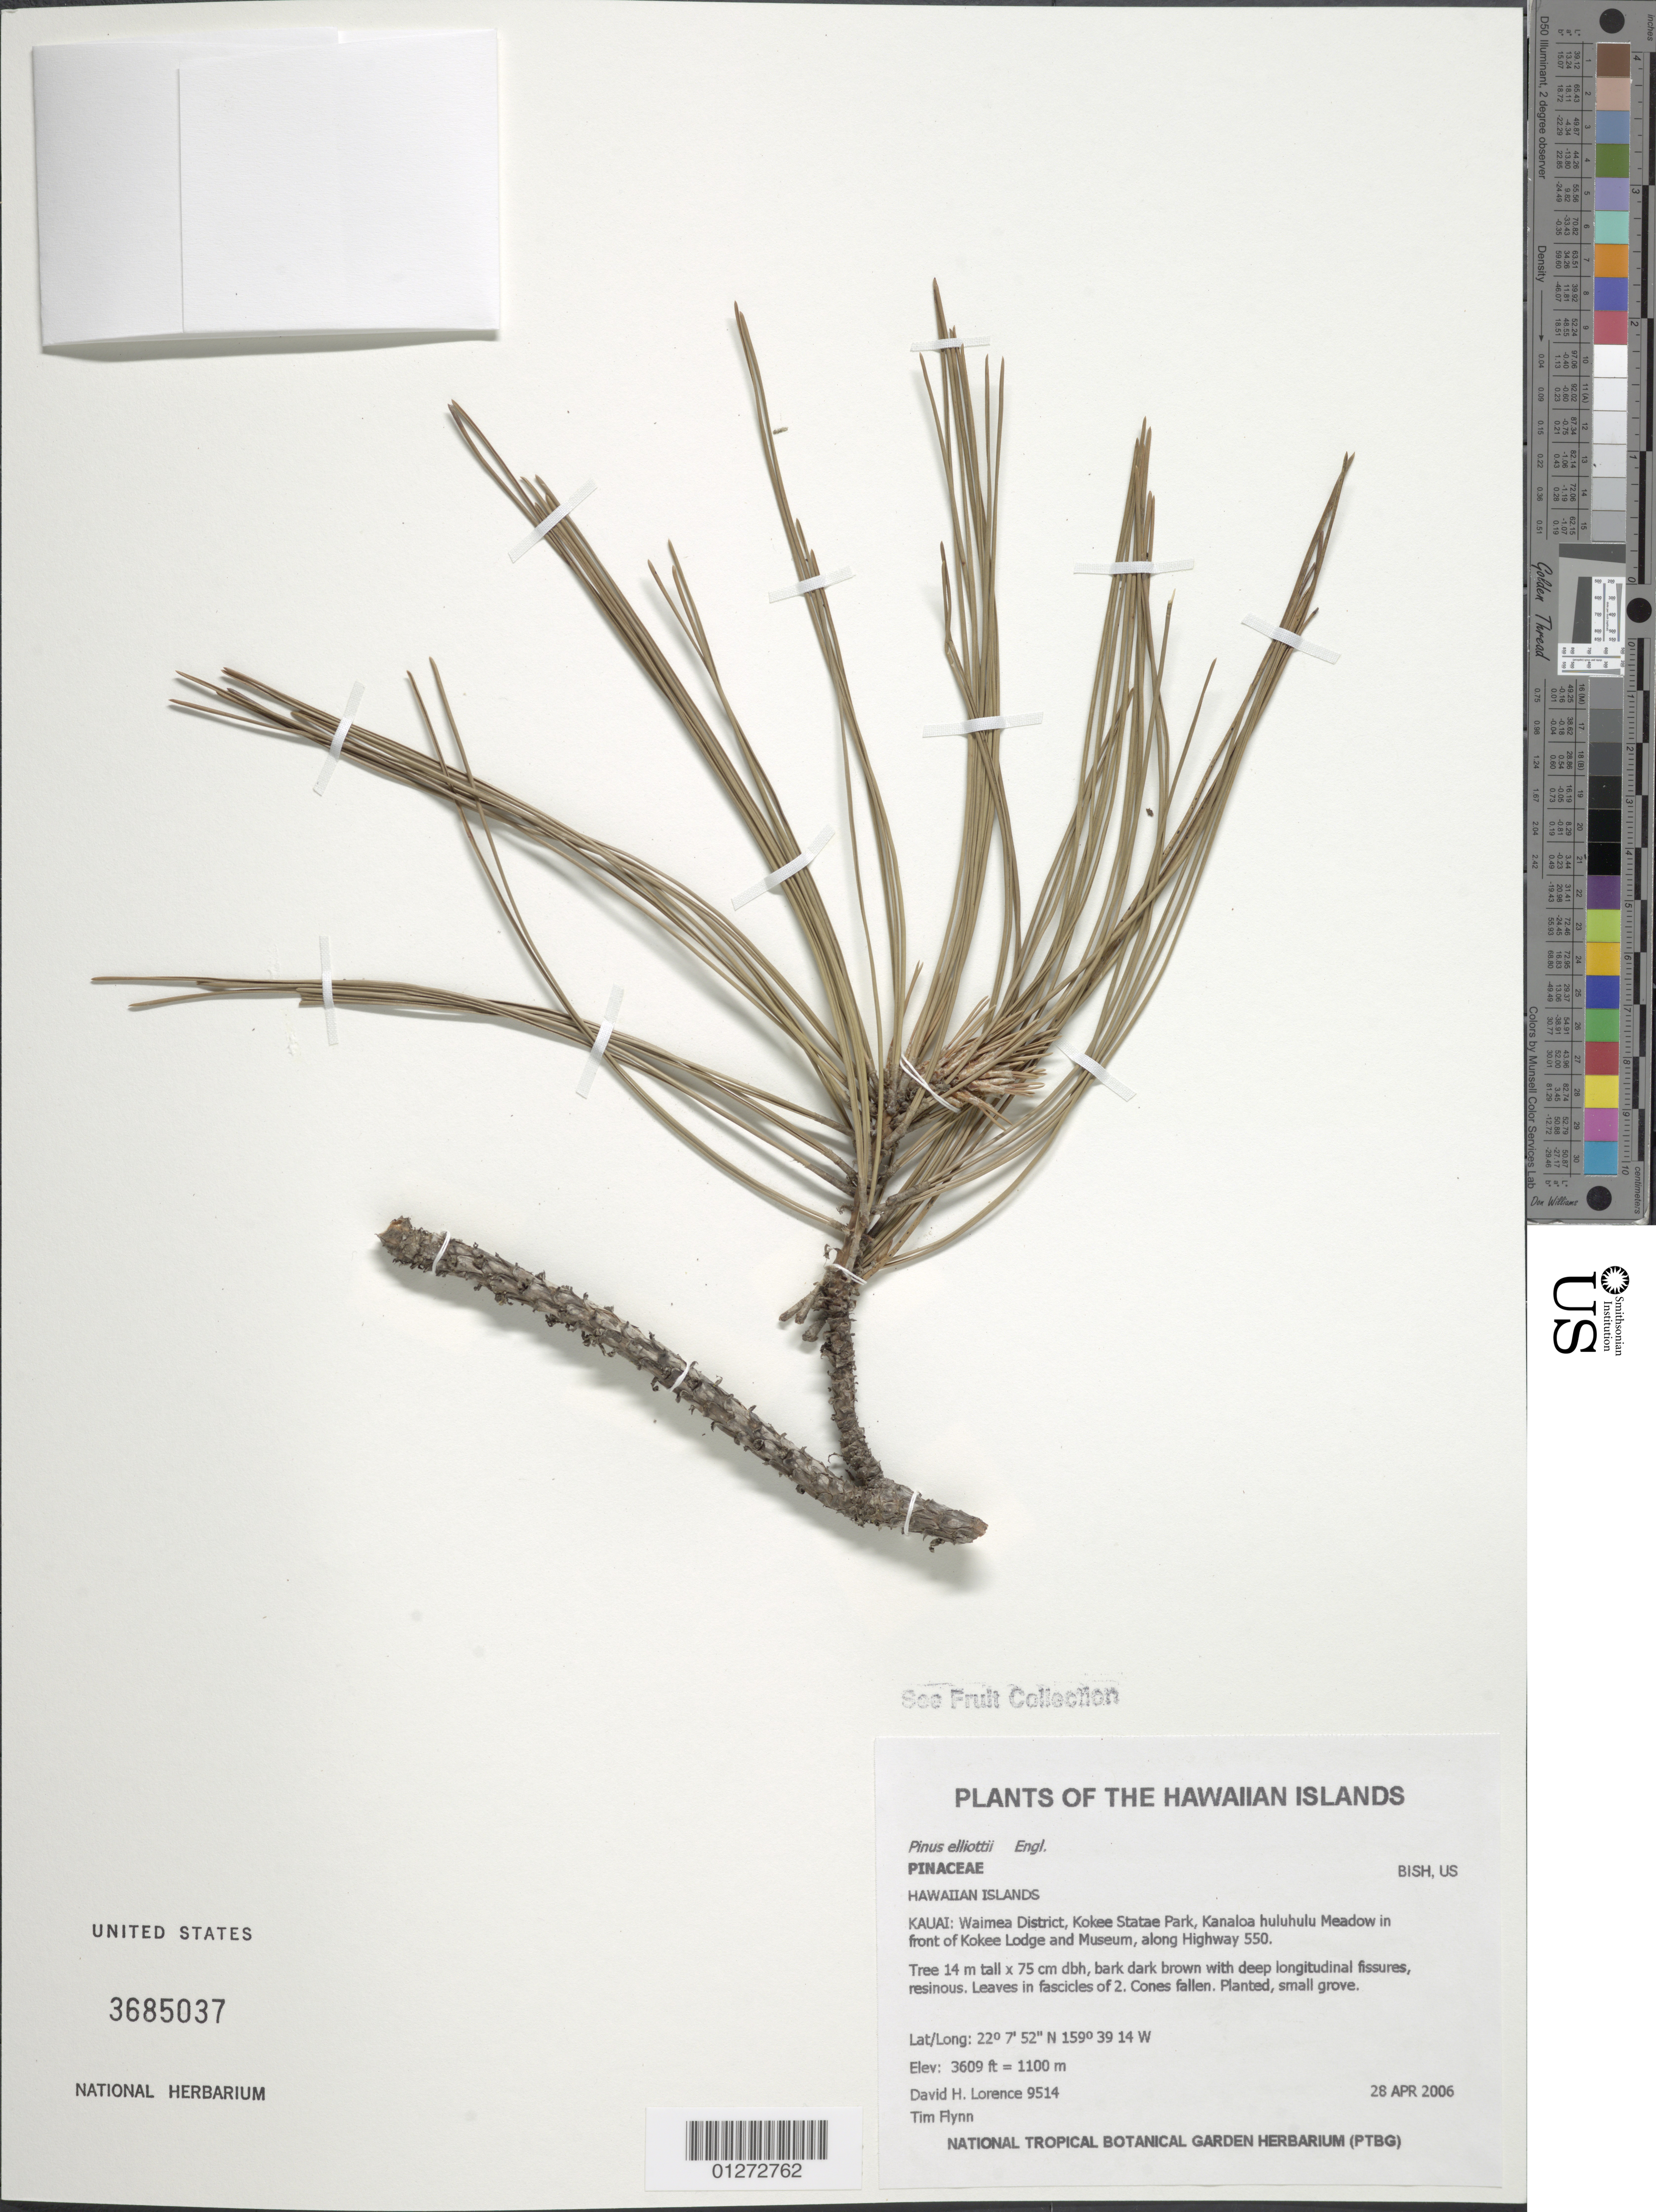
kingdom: Plantae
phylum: Tracheophyta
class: Pinopsida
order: Pinales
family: Pinaceae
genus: Pinus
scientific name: Pinus elliottii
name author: Engelm.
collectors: D. Lorence, T. W. Flynn & L. Dunn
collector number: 9514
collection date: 2006-04-28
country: United States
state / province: Hawaii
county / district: Kauai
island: Kaua'i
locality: Waimea District, Kokee State Park, Kanaloa huluhulu Meadow in front of Kokee Lodge and Museum, along Hwy 550.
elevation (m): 1100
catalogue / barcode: US 3685037